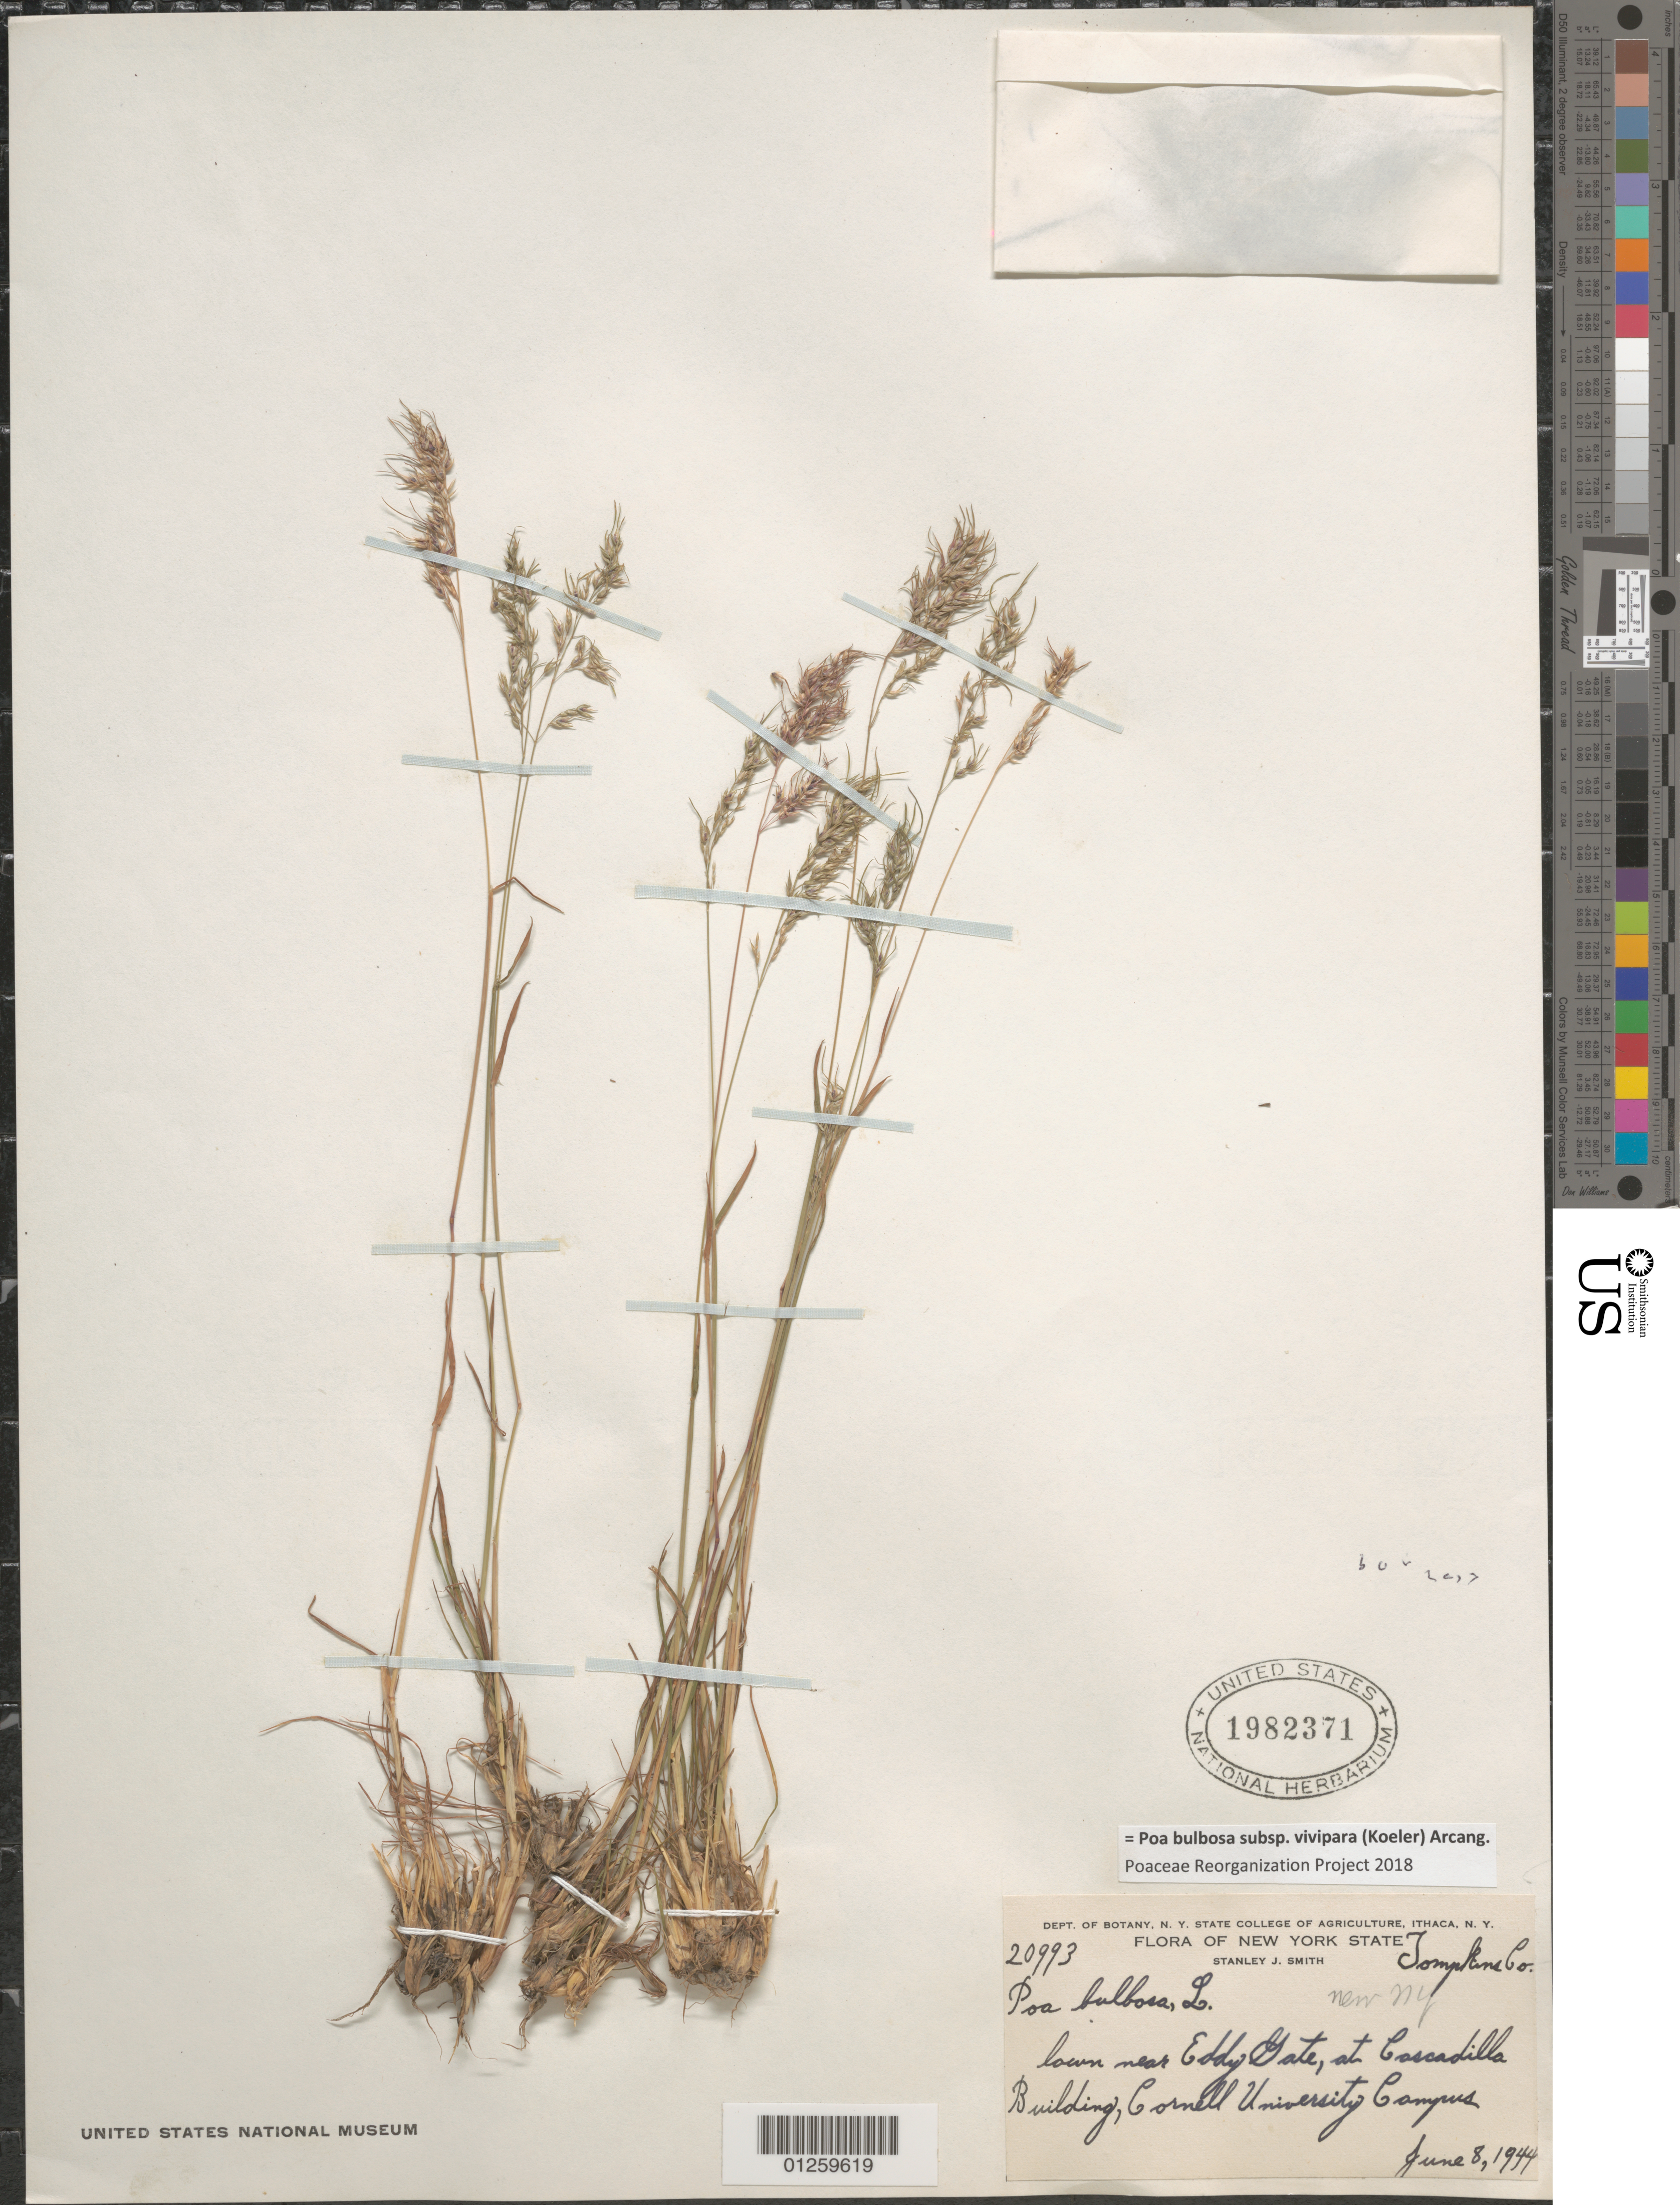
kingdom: Plantae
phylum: Tracheophyta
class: Liliopsida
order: Poales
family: Poaceae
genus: Poa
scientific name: Poa bulbosa subsp. vivipara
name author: (Koeler) Arcang.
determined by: Poaceae Reorganization Project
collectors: S. Smith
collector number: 20993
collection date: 1944-06-08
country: United States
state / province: New York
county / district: Tompkins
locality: lawn near Eddy Gate, at Cascadilla Building, Cornell University Campus.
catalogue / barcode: US 1982371